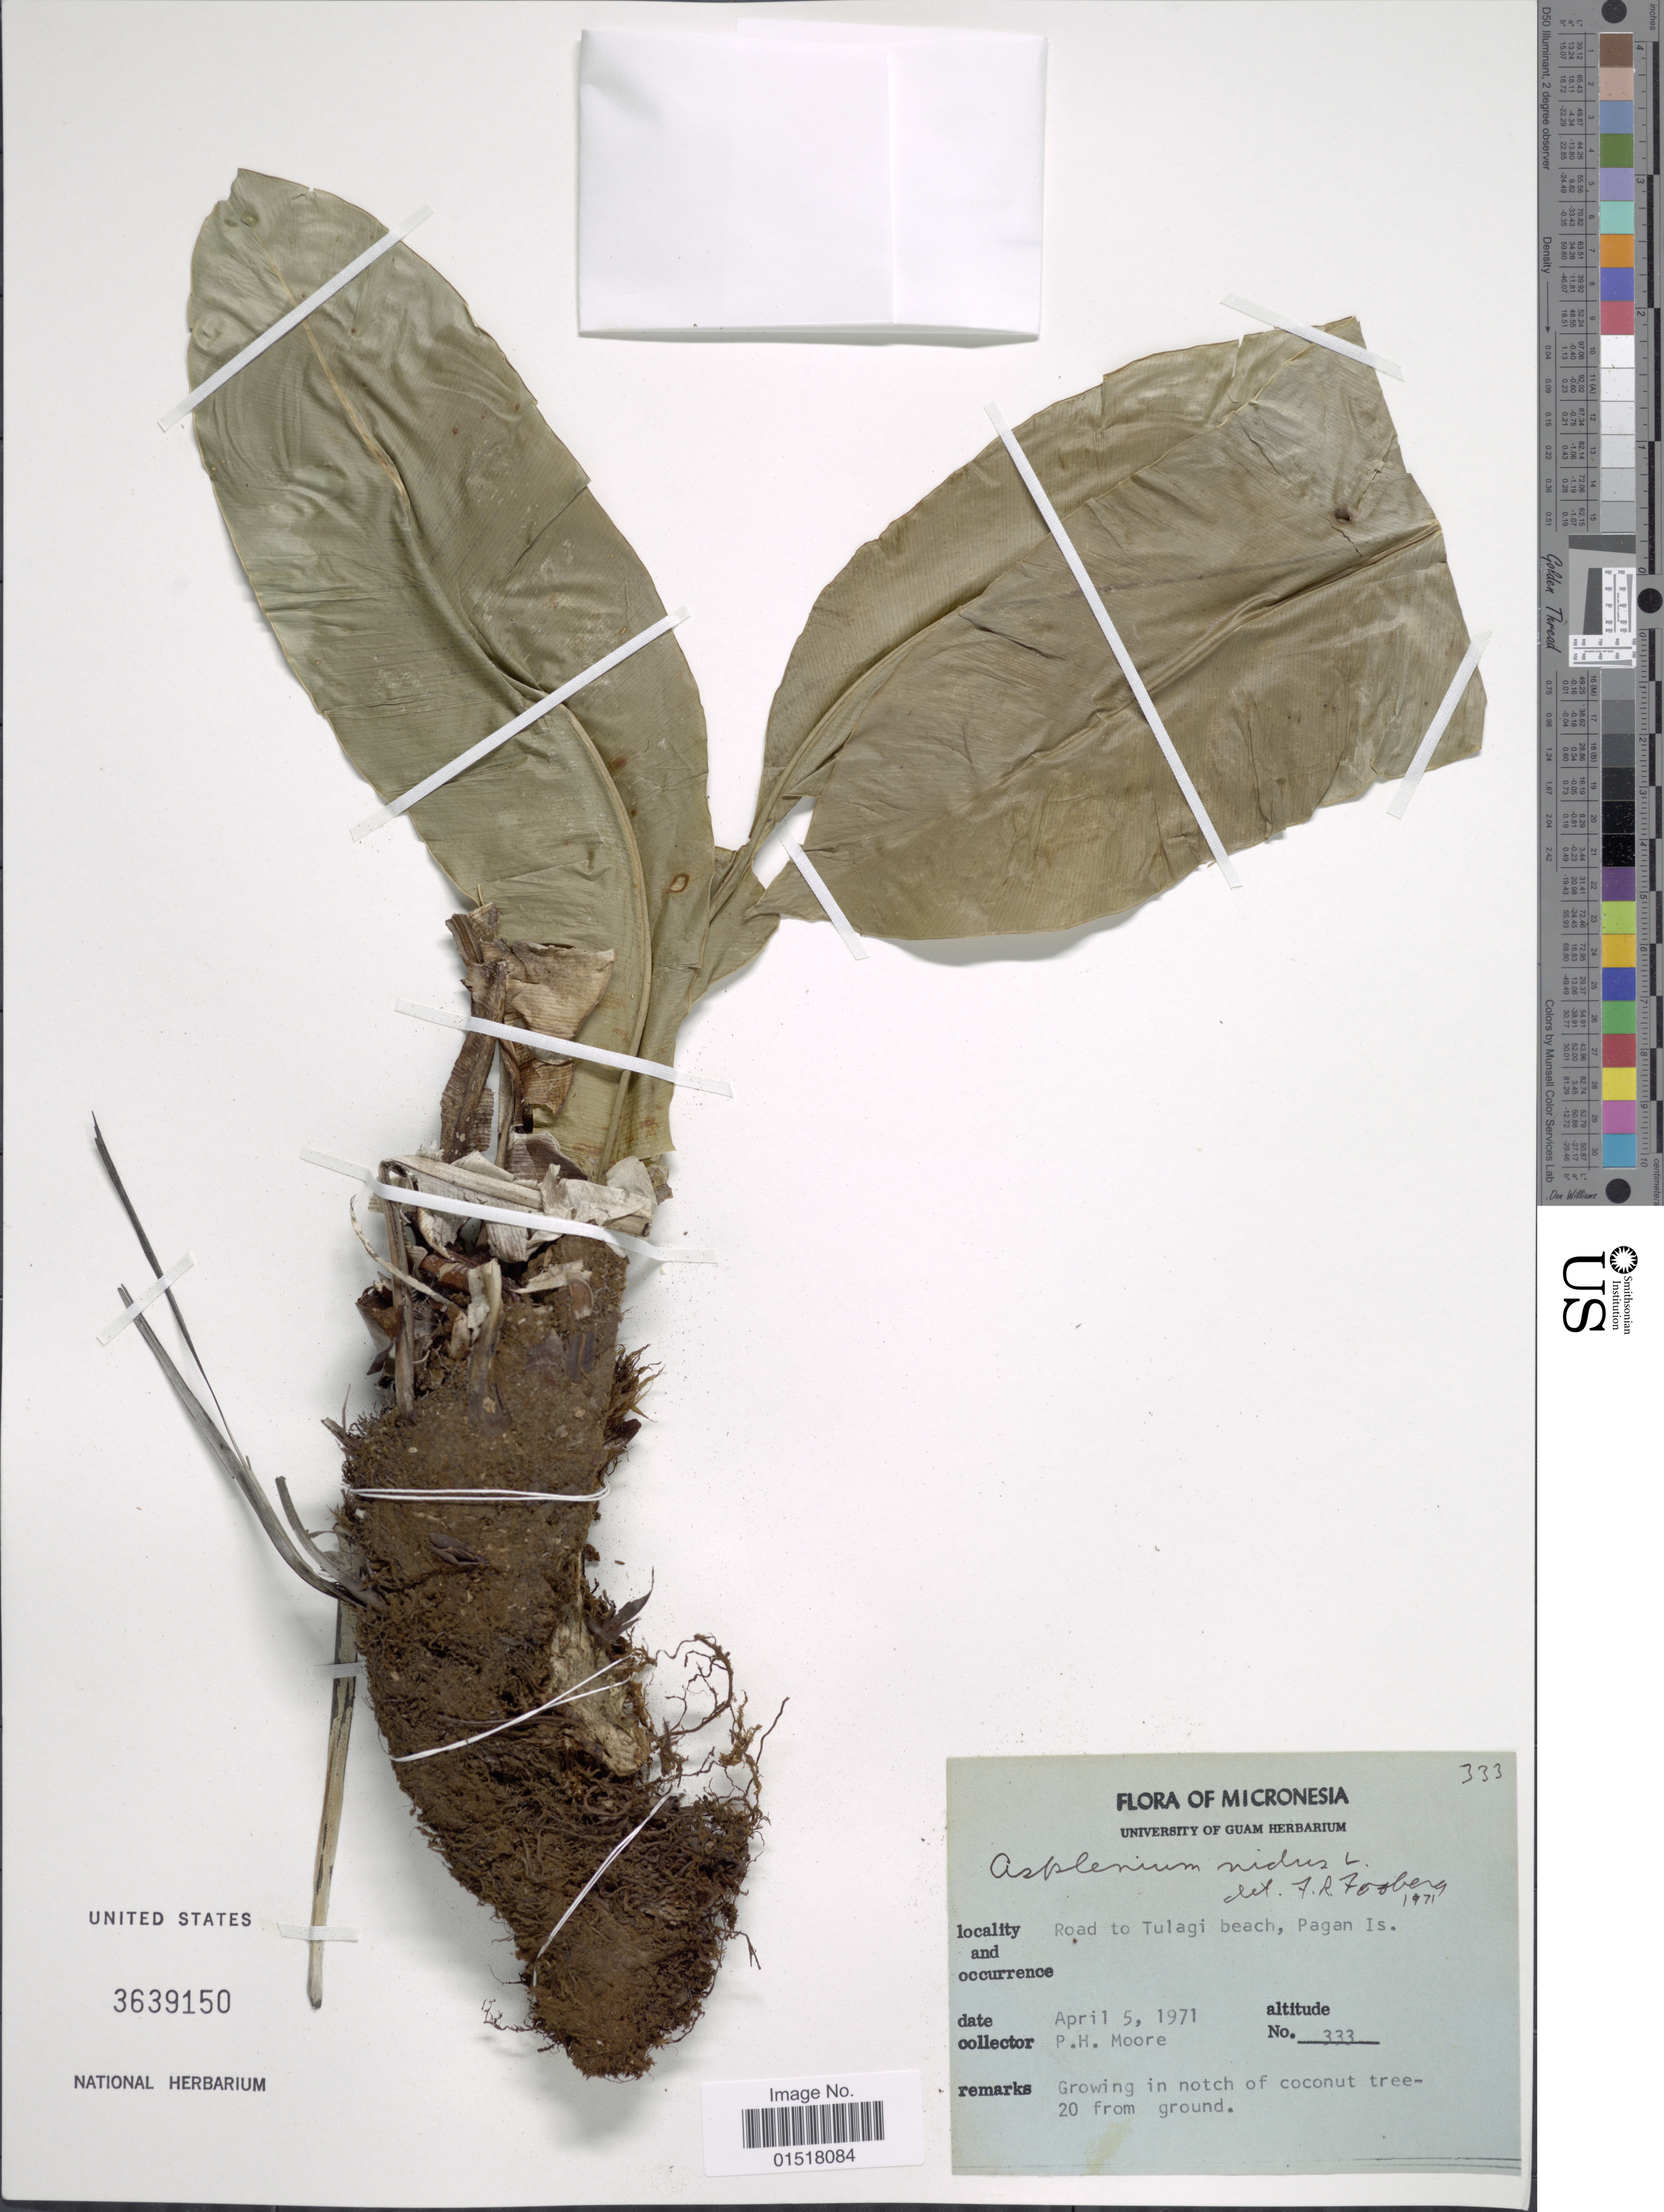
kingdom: Plantae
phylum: Tracheophyta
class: Polypodiopsida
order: Polypodiales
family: Aspleniaceae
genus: Asplenium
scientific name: Asplenium nidus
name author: L.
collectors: P. H. Moore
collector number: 333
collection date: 1971-04-05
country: Northern Mariana Islands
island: Pagan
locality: Road to Tulagi beach, Pagan Is.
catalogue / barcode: US 3639150